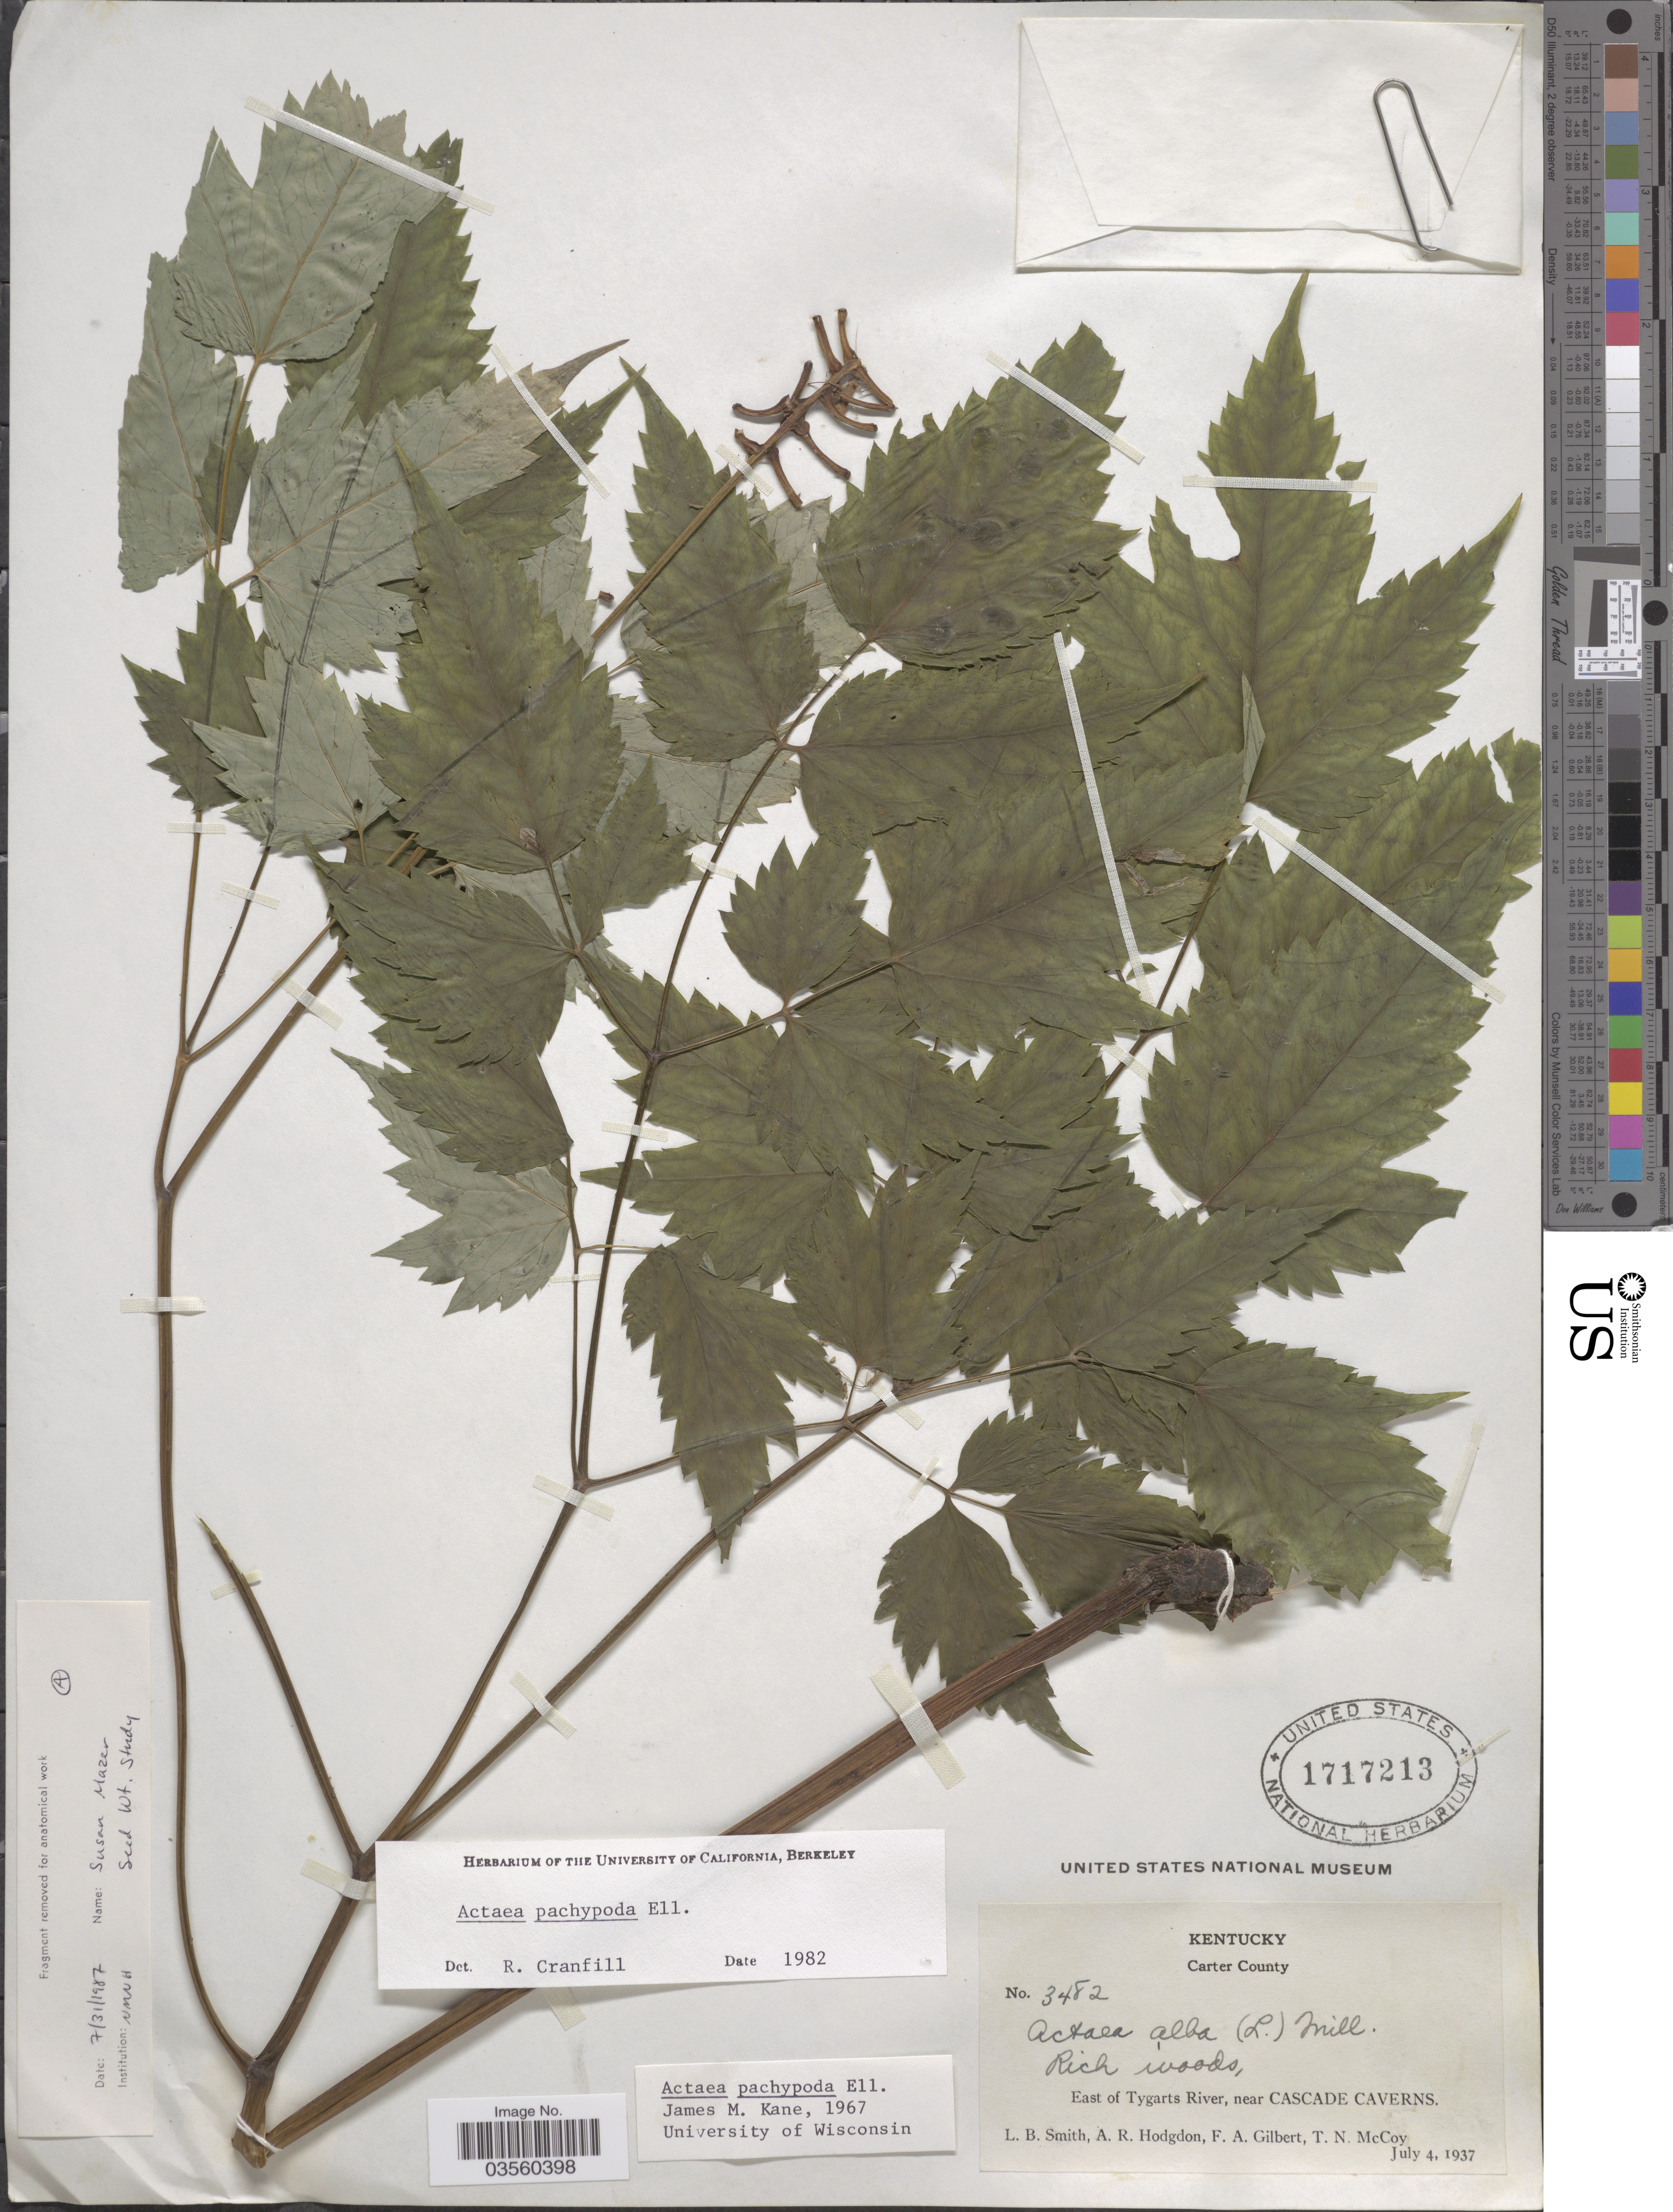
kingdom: Plantae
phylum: Tracheophyta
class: Magnoliopsida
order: Ranunculales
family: Ranunculaceae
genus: Actaea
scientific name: Actaea pachypoda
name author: Elliott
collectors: L. Smith, A. R. Hodgdon, F. A. Gilbert & T. N. McCoy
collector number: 3482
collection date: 1937-07-04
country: United States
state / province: Kentucky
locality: Carter County. East of Tygarts River, near Cascade Caverns.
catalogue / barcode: US 1717213